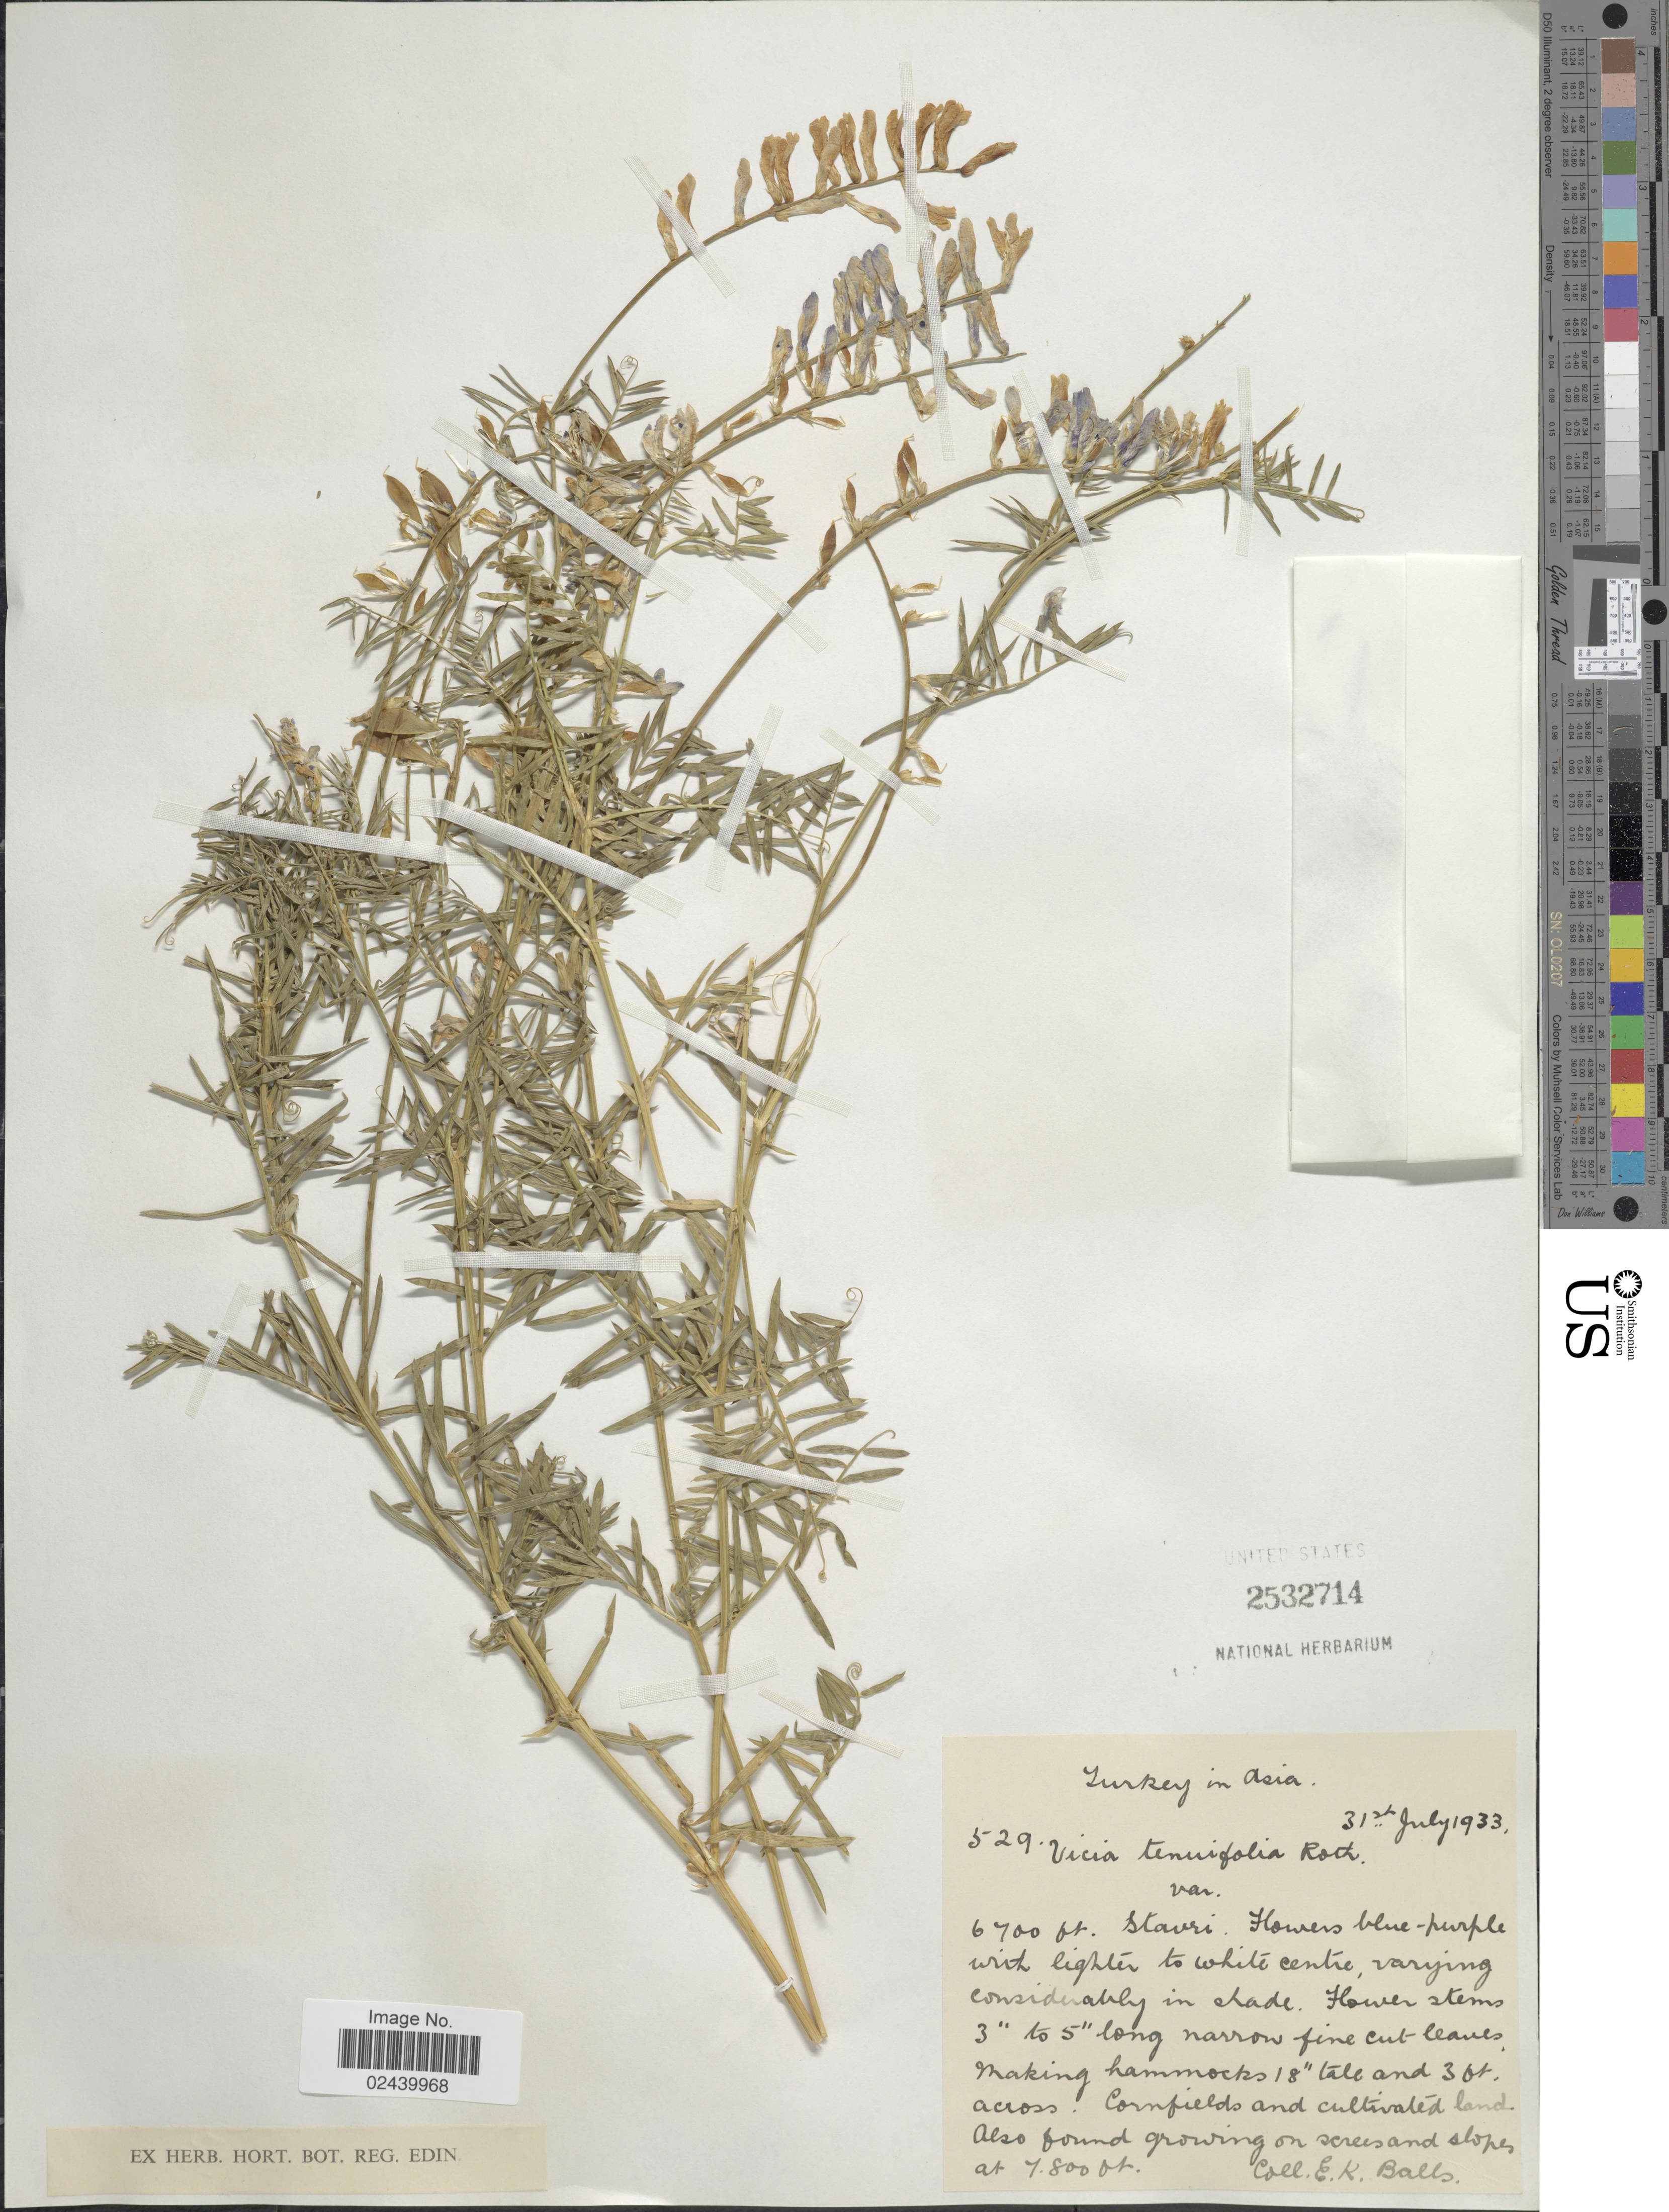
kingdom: Plantae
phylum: Tracheophyta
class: Magnoliopsida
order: Fabales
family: Fabaceae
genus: Vicia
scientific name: Vicia tenuifolia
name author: Ten.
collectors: E. K. Balls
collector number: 529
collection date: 1933-07-31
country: Turkey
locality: In Asia, stavri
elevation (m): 2042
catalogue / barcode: US 2532714